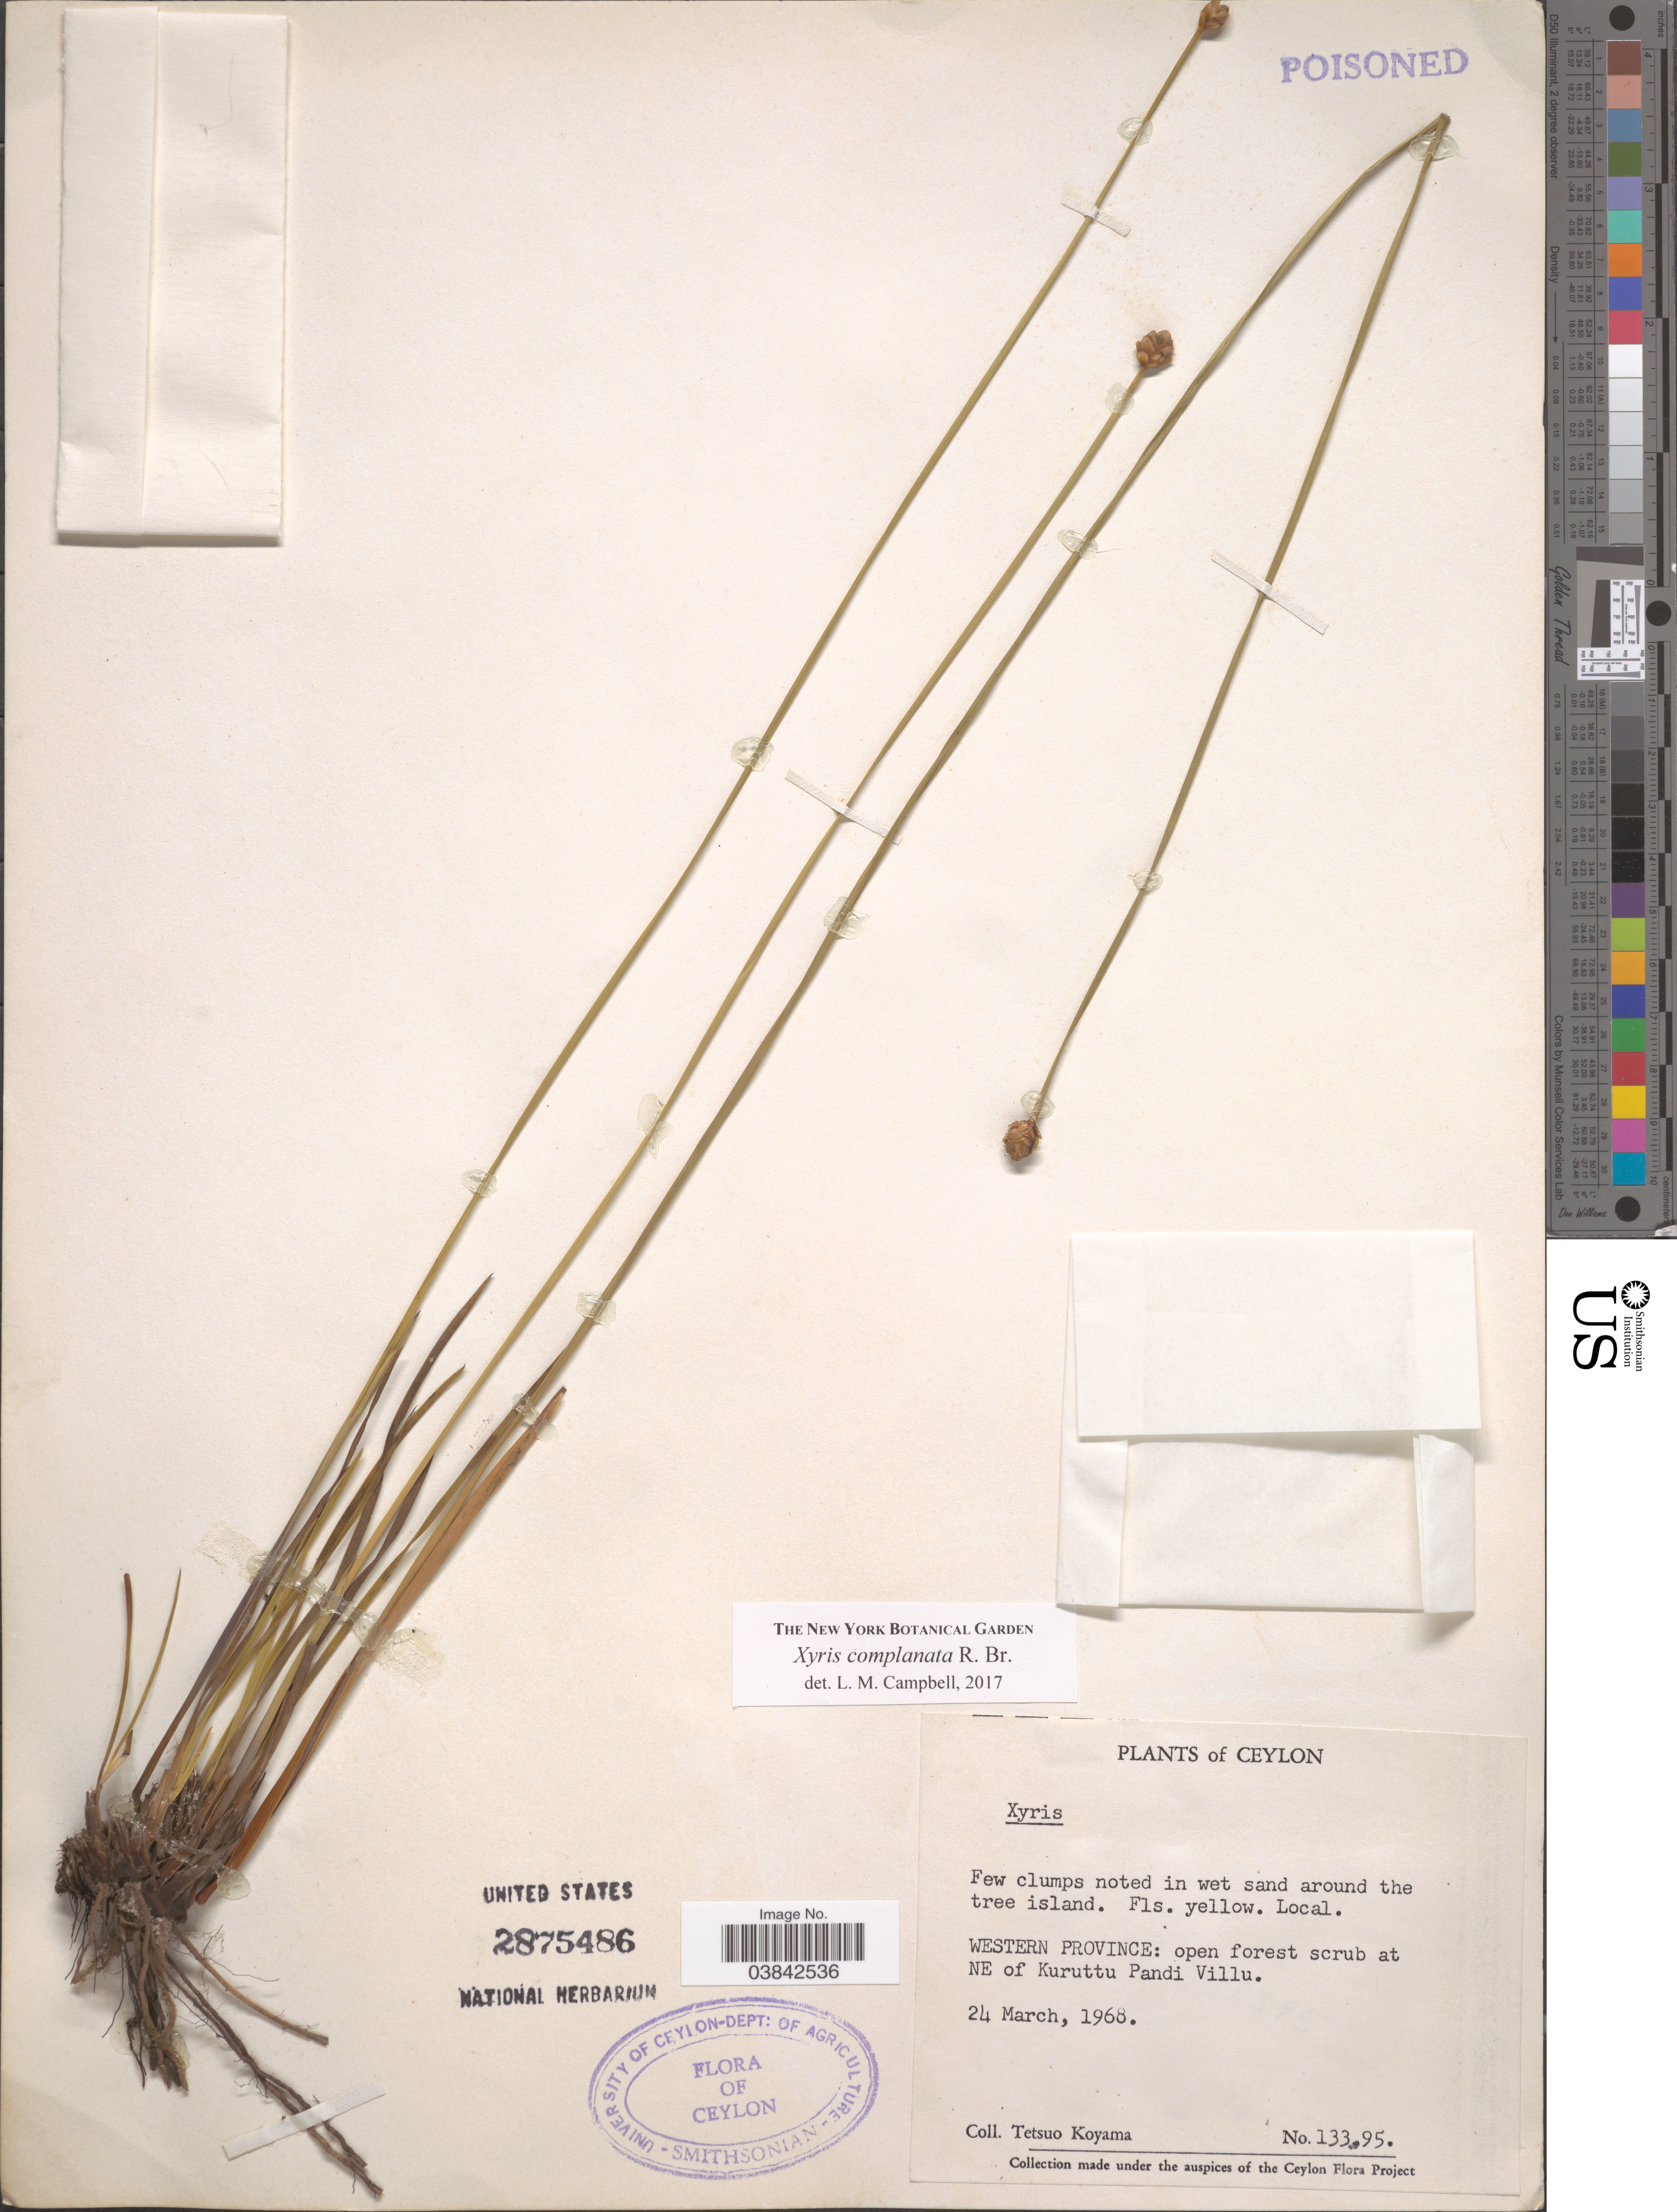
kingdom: Plantae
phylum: Tracheophyta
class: Liliopsida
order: Poales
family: Xyridaceae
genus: Xyris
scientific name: Xyris complanata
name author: R. Br.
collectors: T. Koyama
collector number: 13395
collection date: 1968-03-24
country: Sri Lanka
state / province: Western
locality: NE of Kuruttu Pandi Villu.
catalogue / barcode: US 2875486